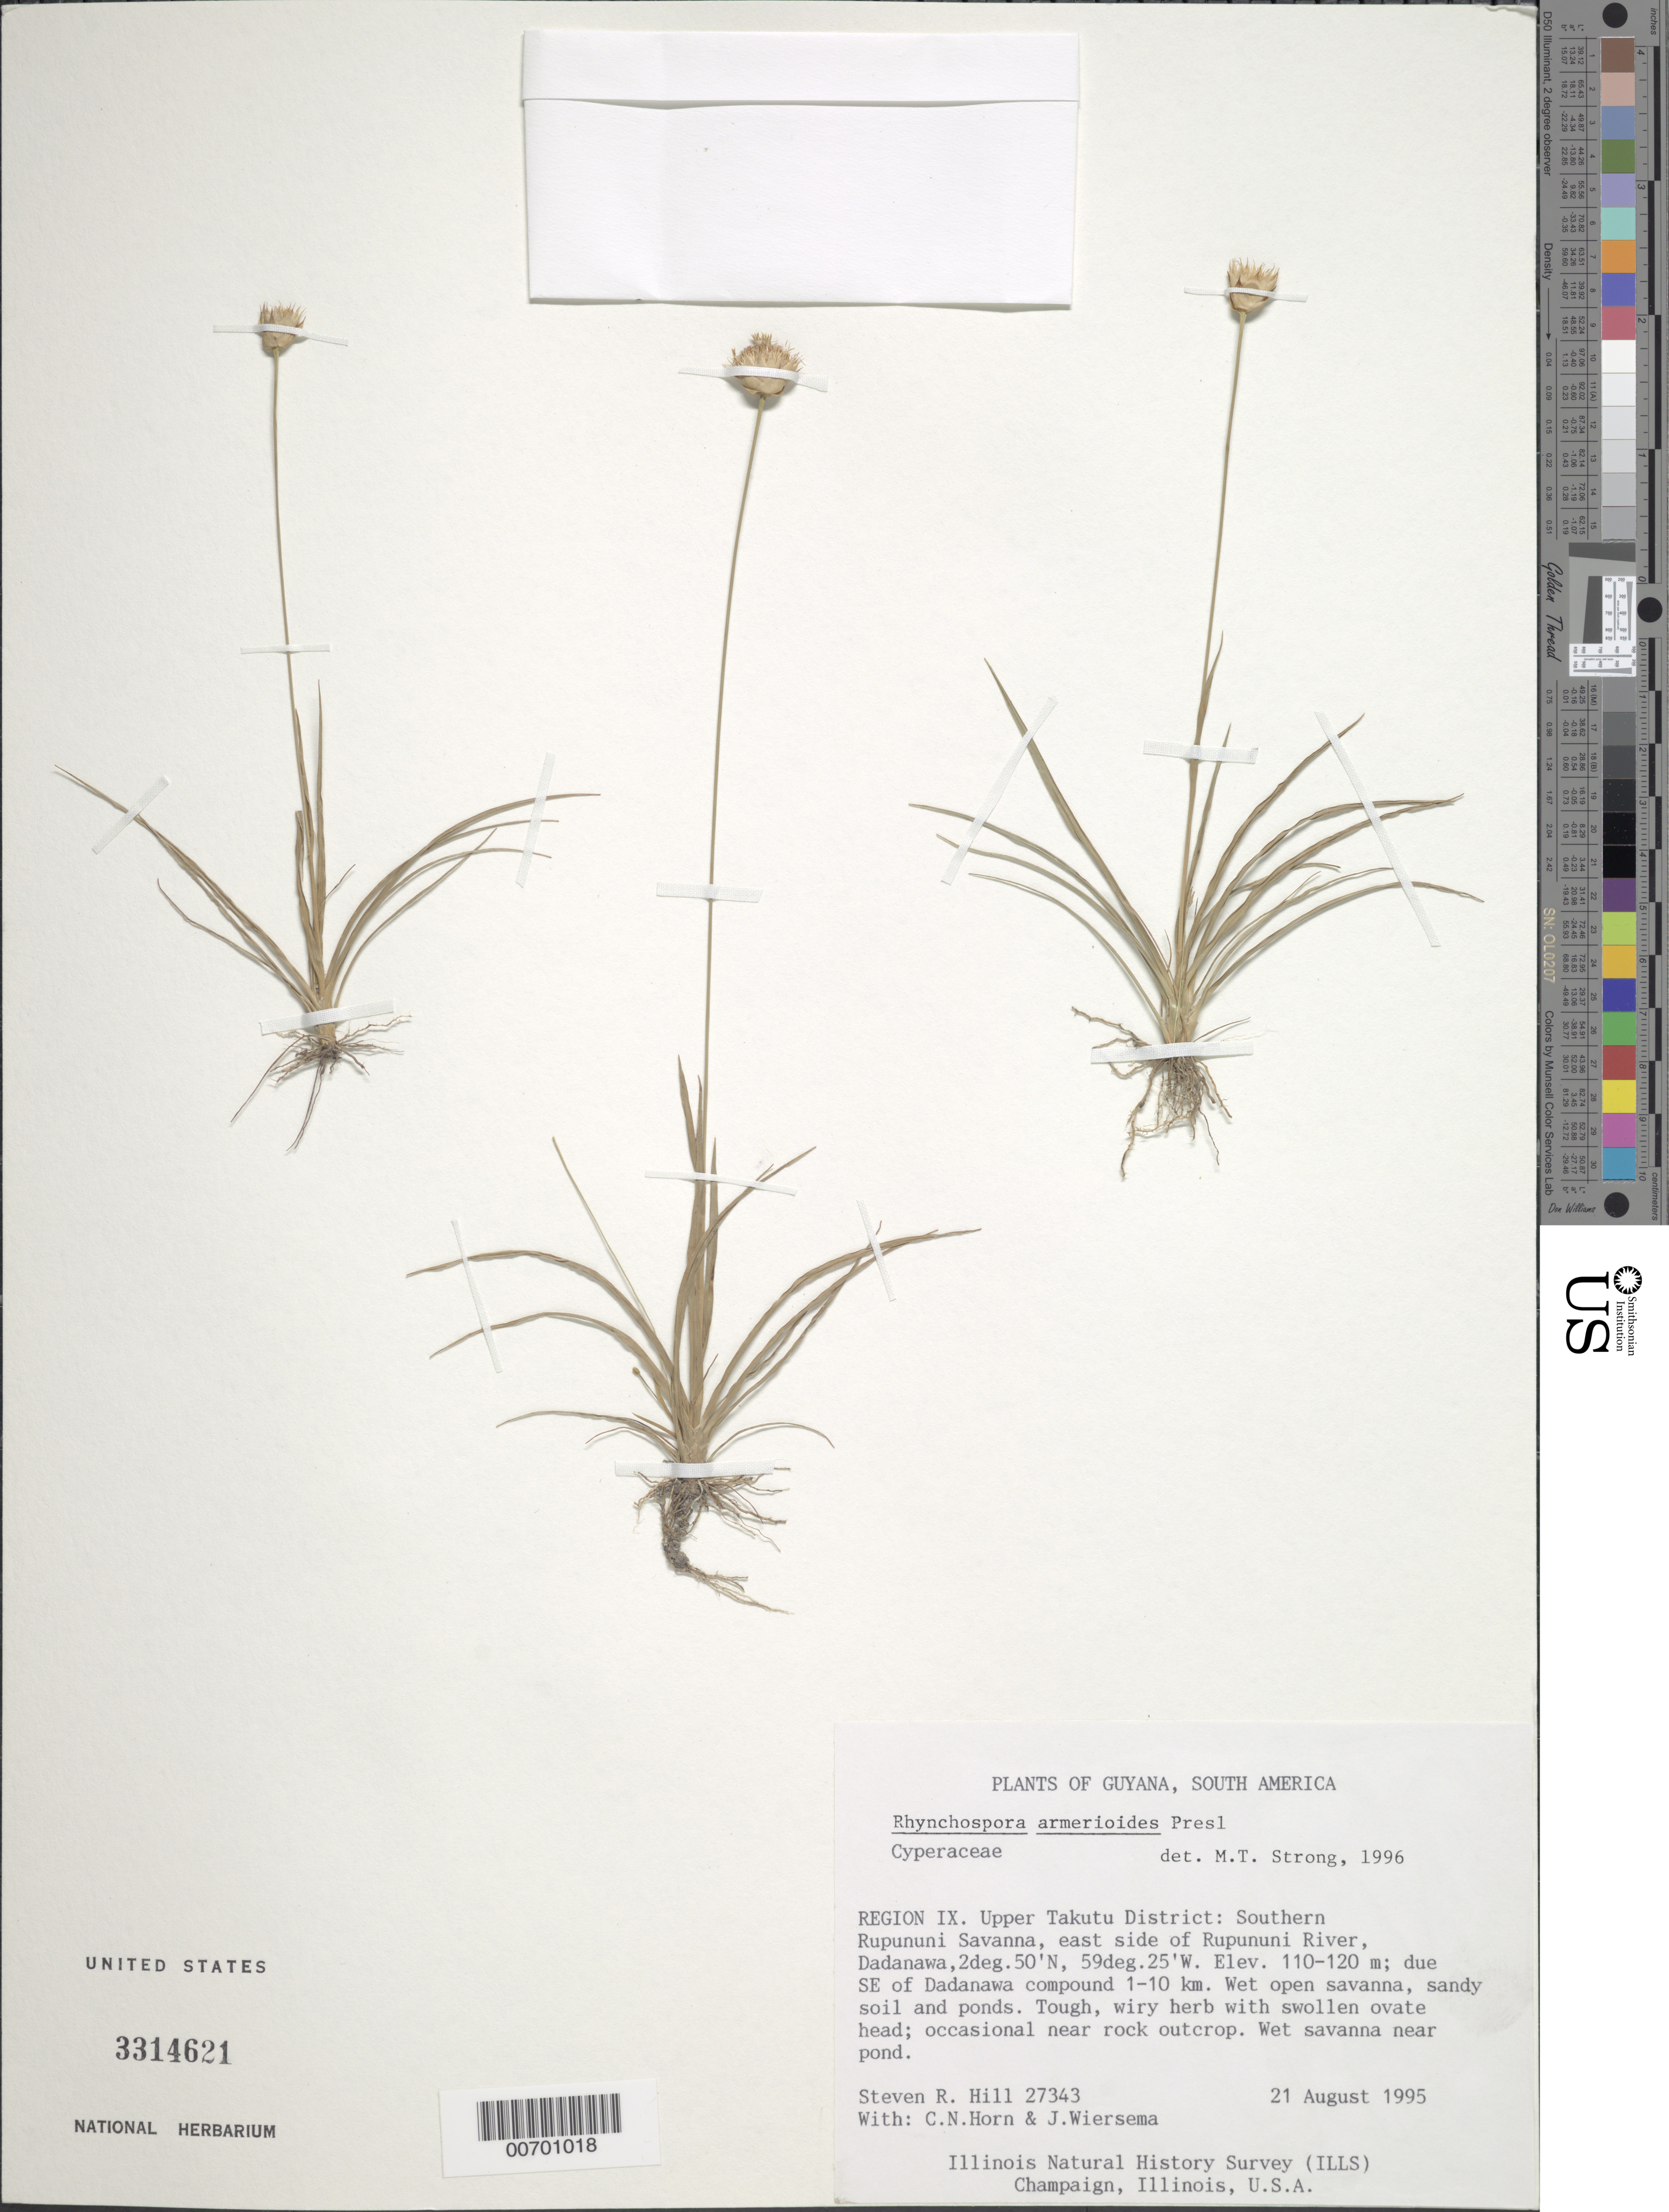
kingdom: Plantae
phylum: Tracheophyta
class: Liliopsida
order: Poales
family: Cyperaceae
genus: Rhynchospora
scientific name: Rhynchospora armerioides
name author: J. Presl & C. Presl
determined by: Strong, M. T., (US), Smithsonian Institution - National Museum of Natural History (UNITED STATES)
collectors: S. R. Hill, C. N. Horn & J. H. Wiersema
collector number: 27343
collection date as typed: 21-Aug-95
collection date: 1995-08-21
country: Guyana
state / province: U. Takutu-U. Essequibo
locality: Dadanawa, southern Rupununi Savanna, E side of Rupununi R.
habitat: Wet open savanna, sandy soil and ponds; rocky outcrop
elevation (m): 110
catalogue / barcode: US 3314621